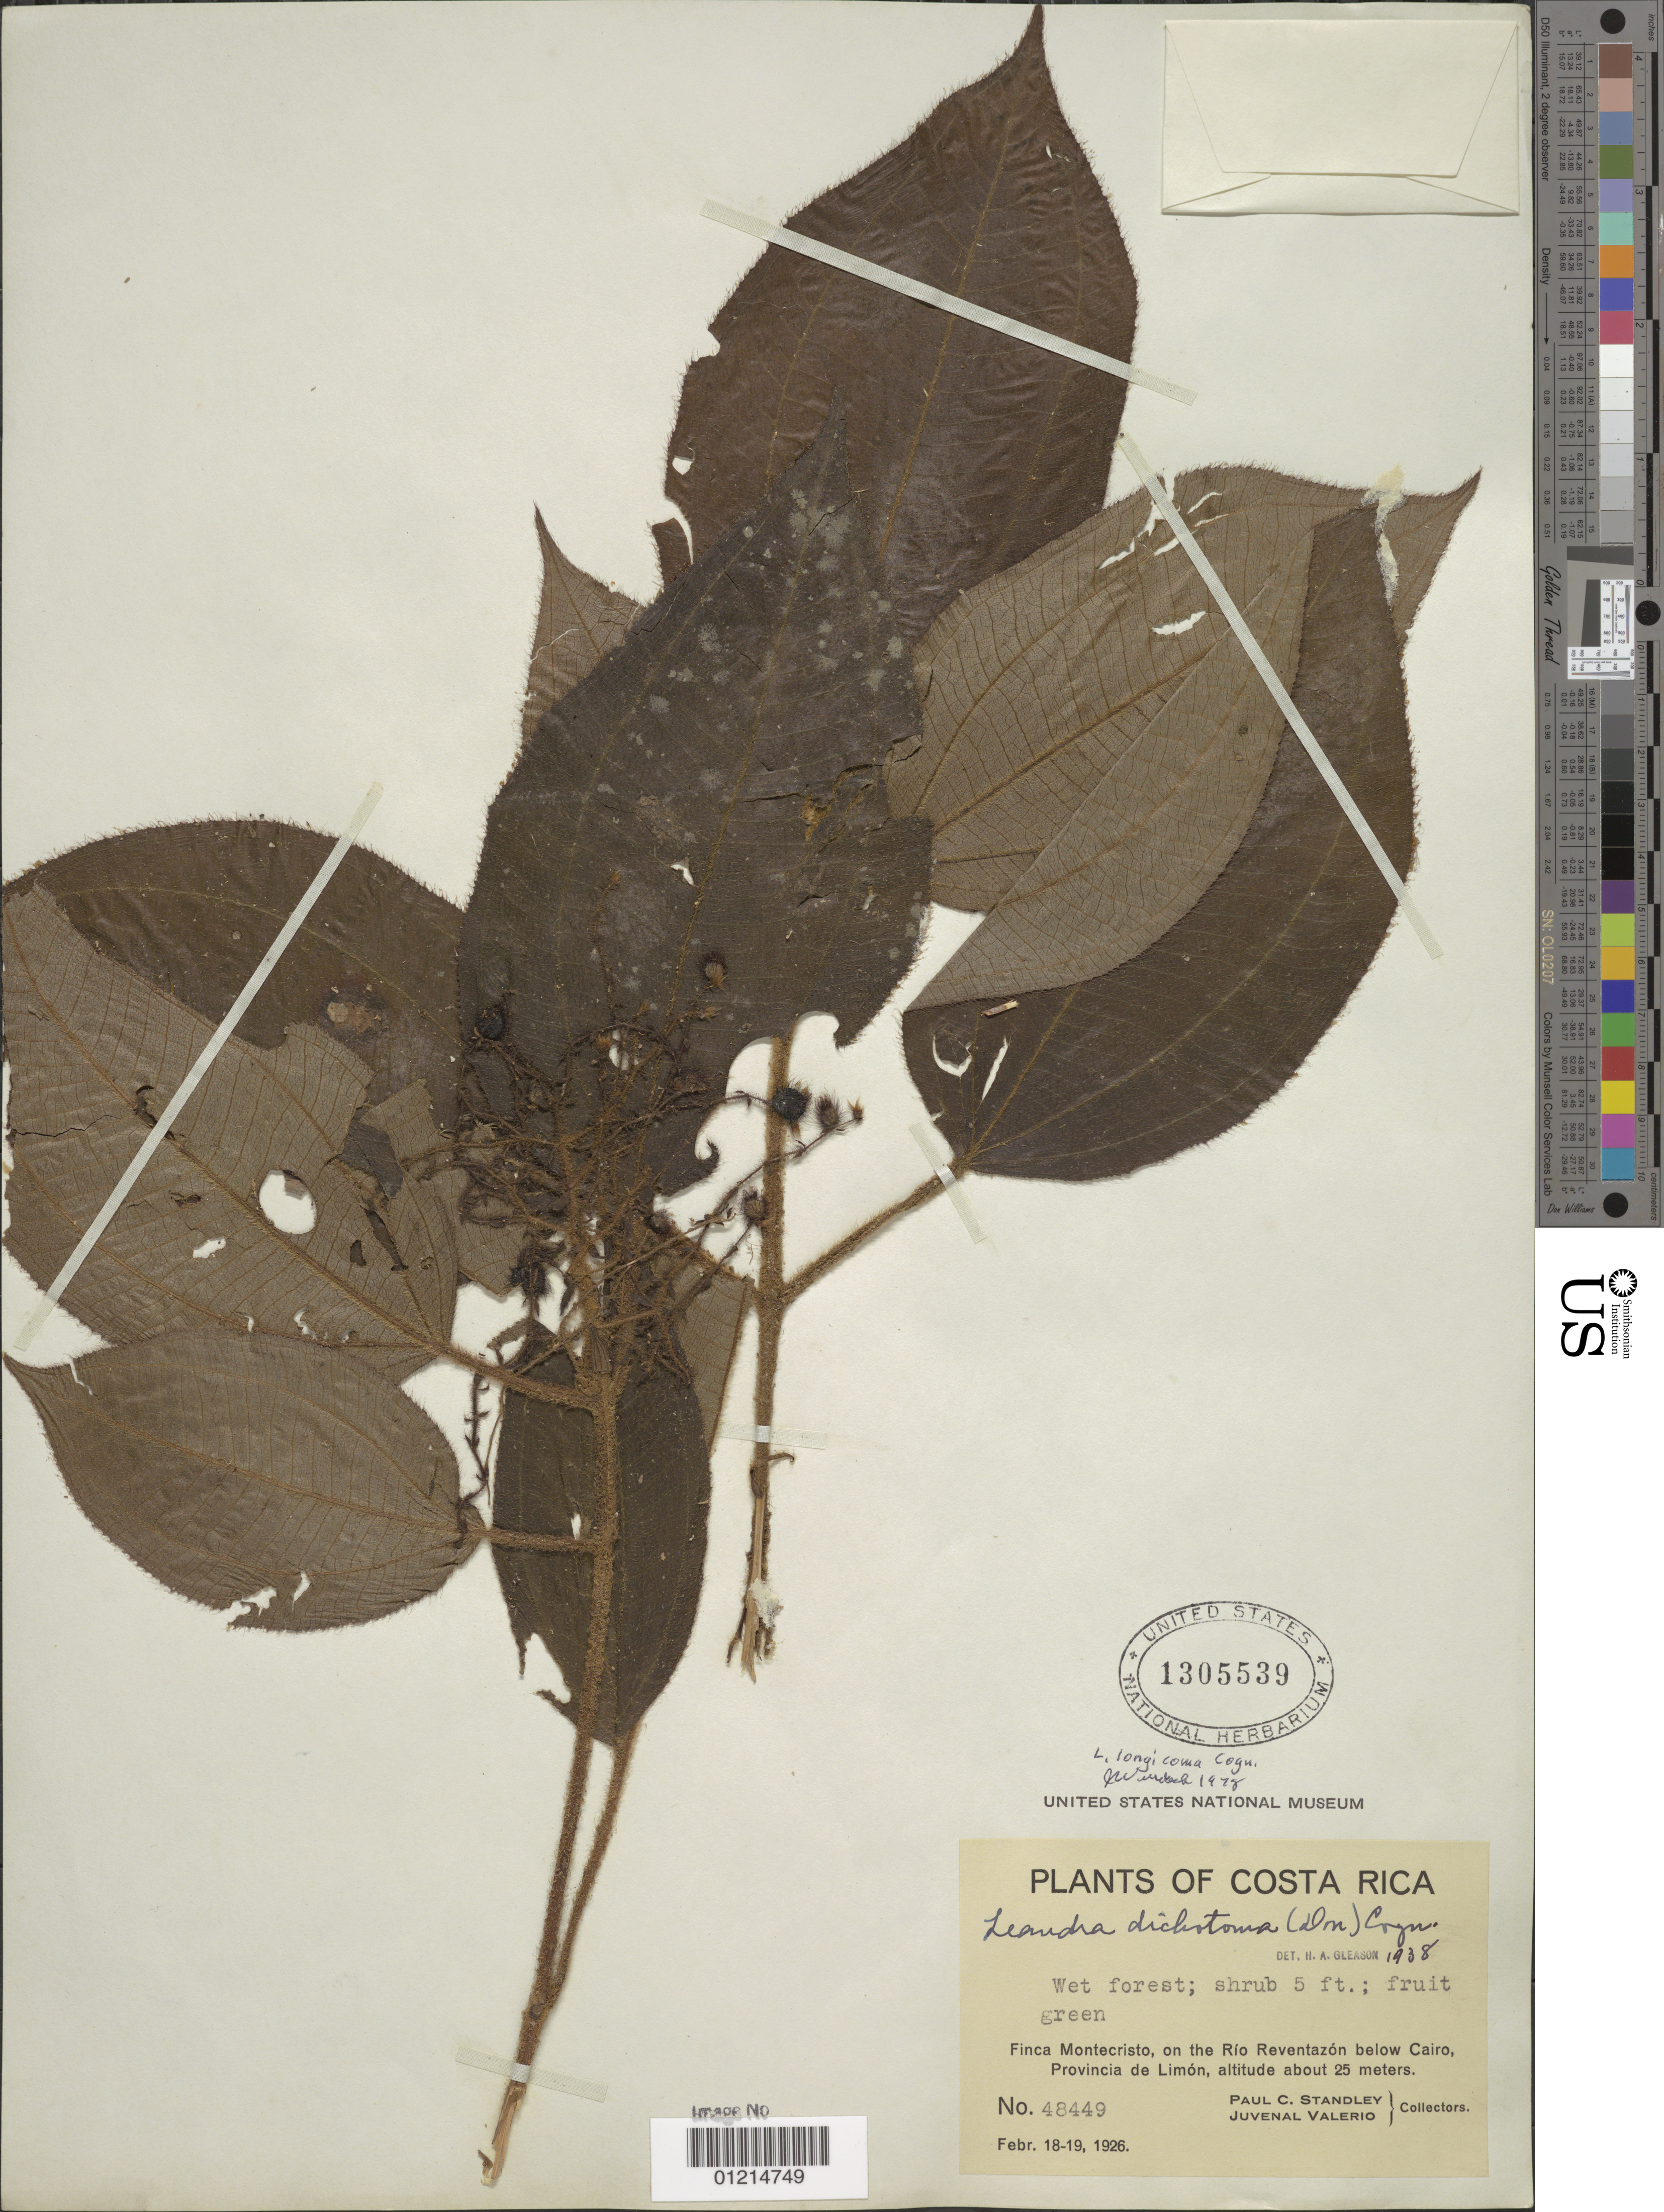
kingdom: Plantae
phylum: Tracheophyta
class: Magnoliopsida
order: Myrtales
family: Melastomataceae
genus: Leandra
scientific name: Leandra longicoma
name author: Cogn.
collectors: P. C. Standley & J. Valerio R.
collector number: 48449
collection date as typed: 18 Feb 1926 and 19 Feb 1926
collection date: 1926-02-18,1926-02-19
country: Costa Rica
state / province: Limón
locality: Finca Montecristo, on the Rio Reventazon below Cairo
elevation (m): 25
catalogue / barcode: US 1305539